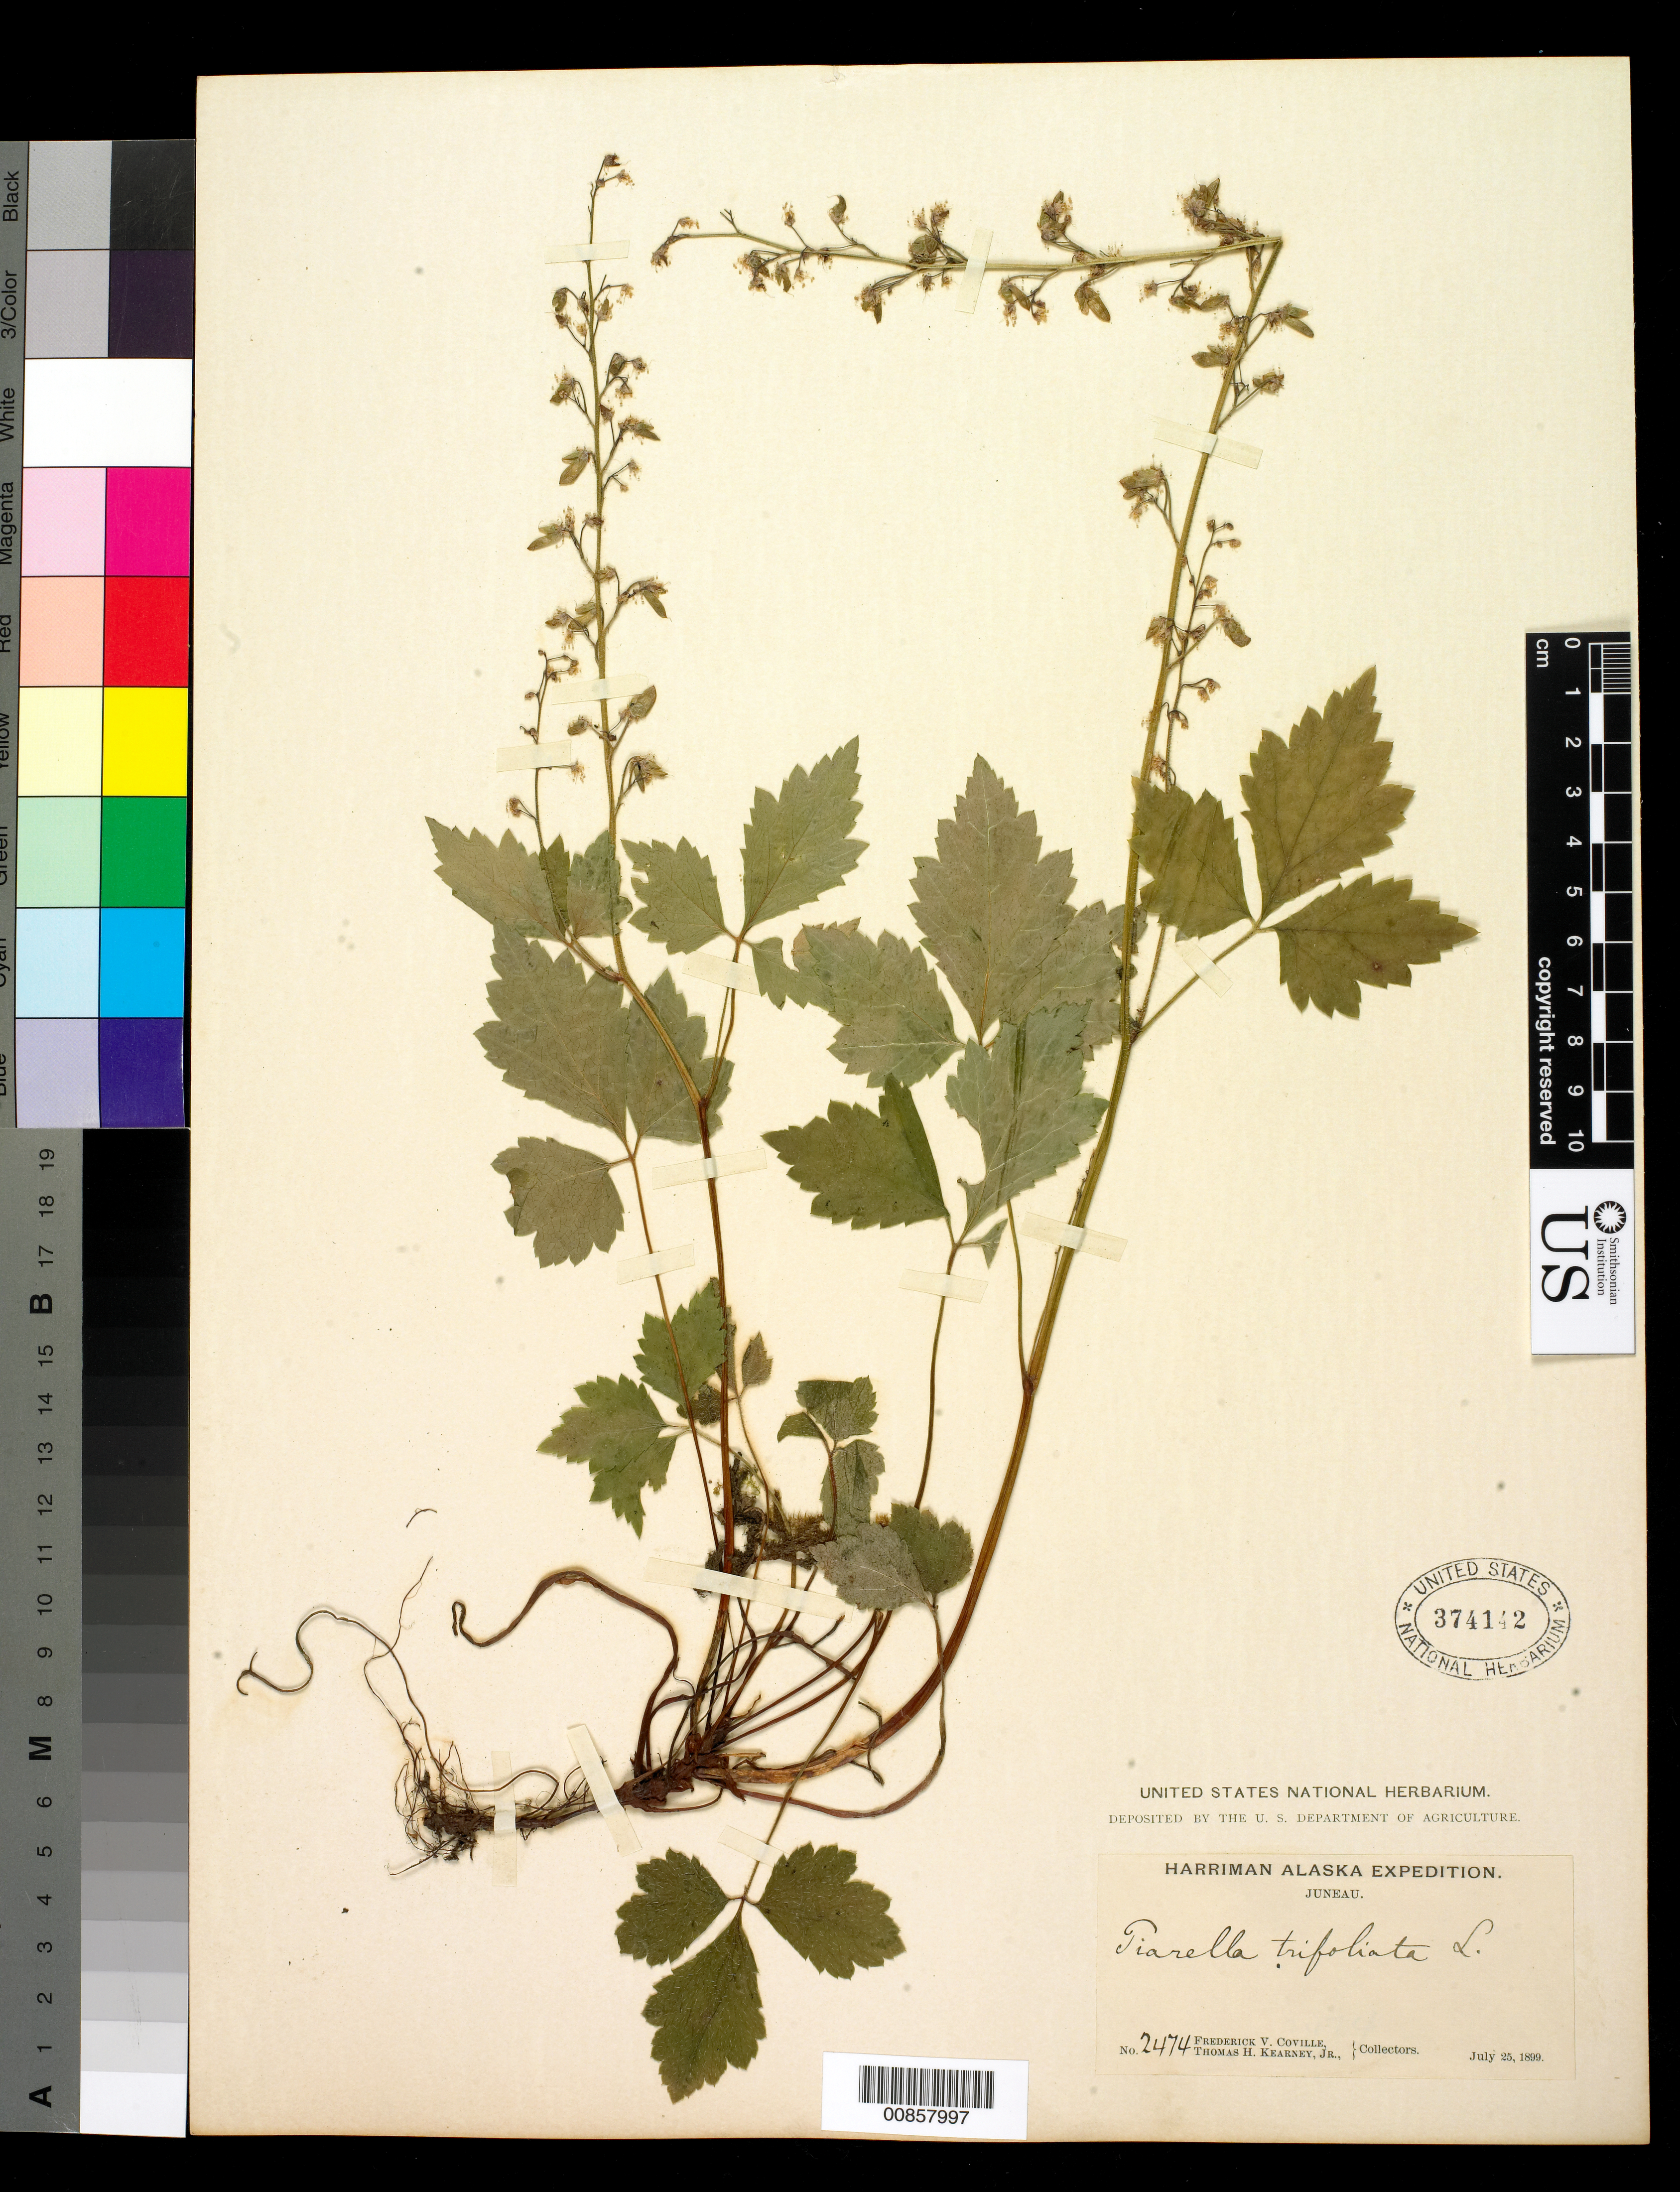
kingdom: Plantae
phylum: Tracheophyta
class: Magnoliopsida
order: Saxifragales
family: Saxifragaceae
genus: Tiarella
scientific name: Tiarella trifoliata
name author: L.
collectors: F. V. Coville & T. H. Kearney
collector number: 2474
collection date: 1899-07-25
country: United States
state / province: Alaska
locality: Juneau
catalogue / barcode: US 374142